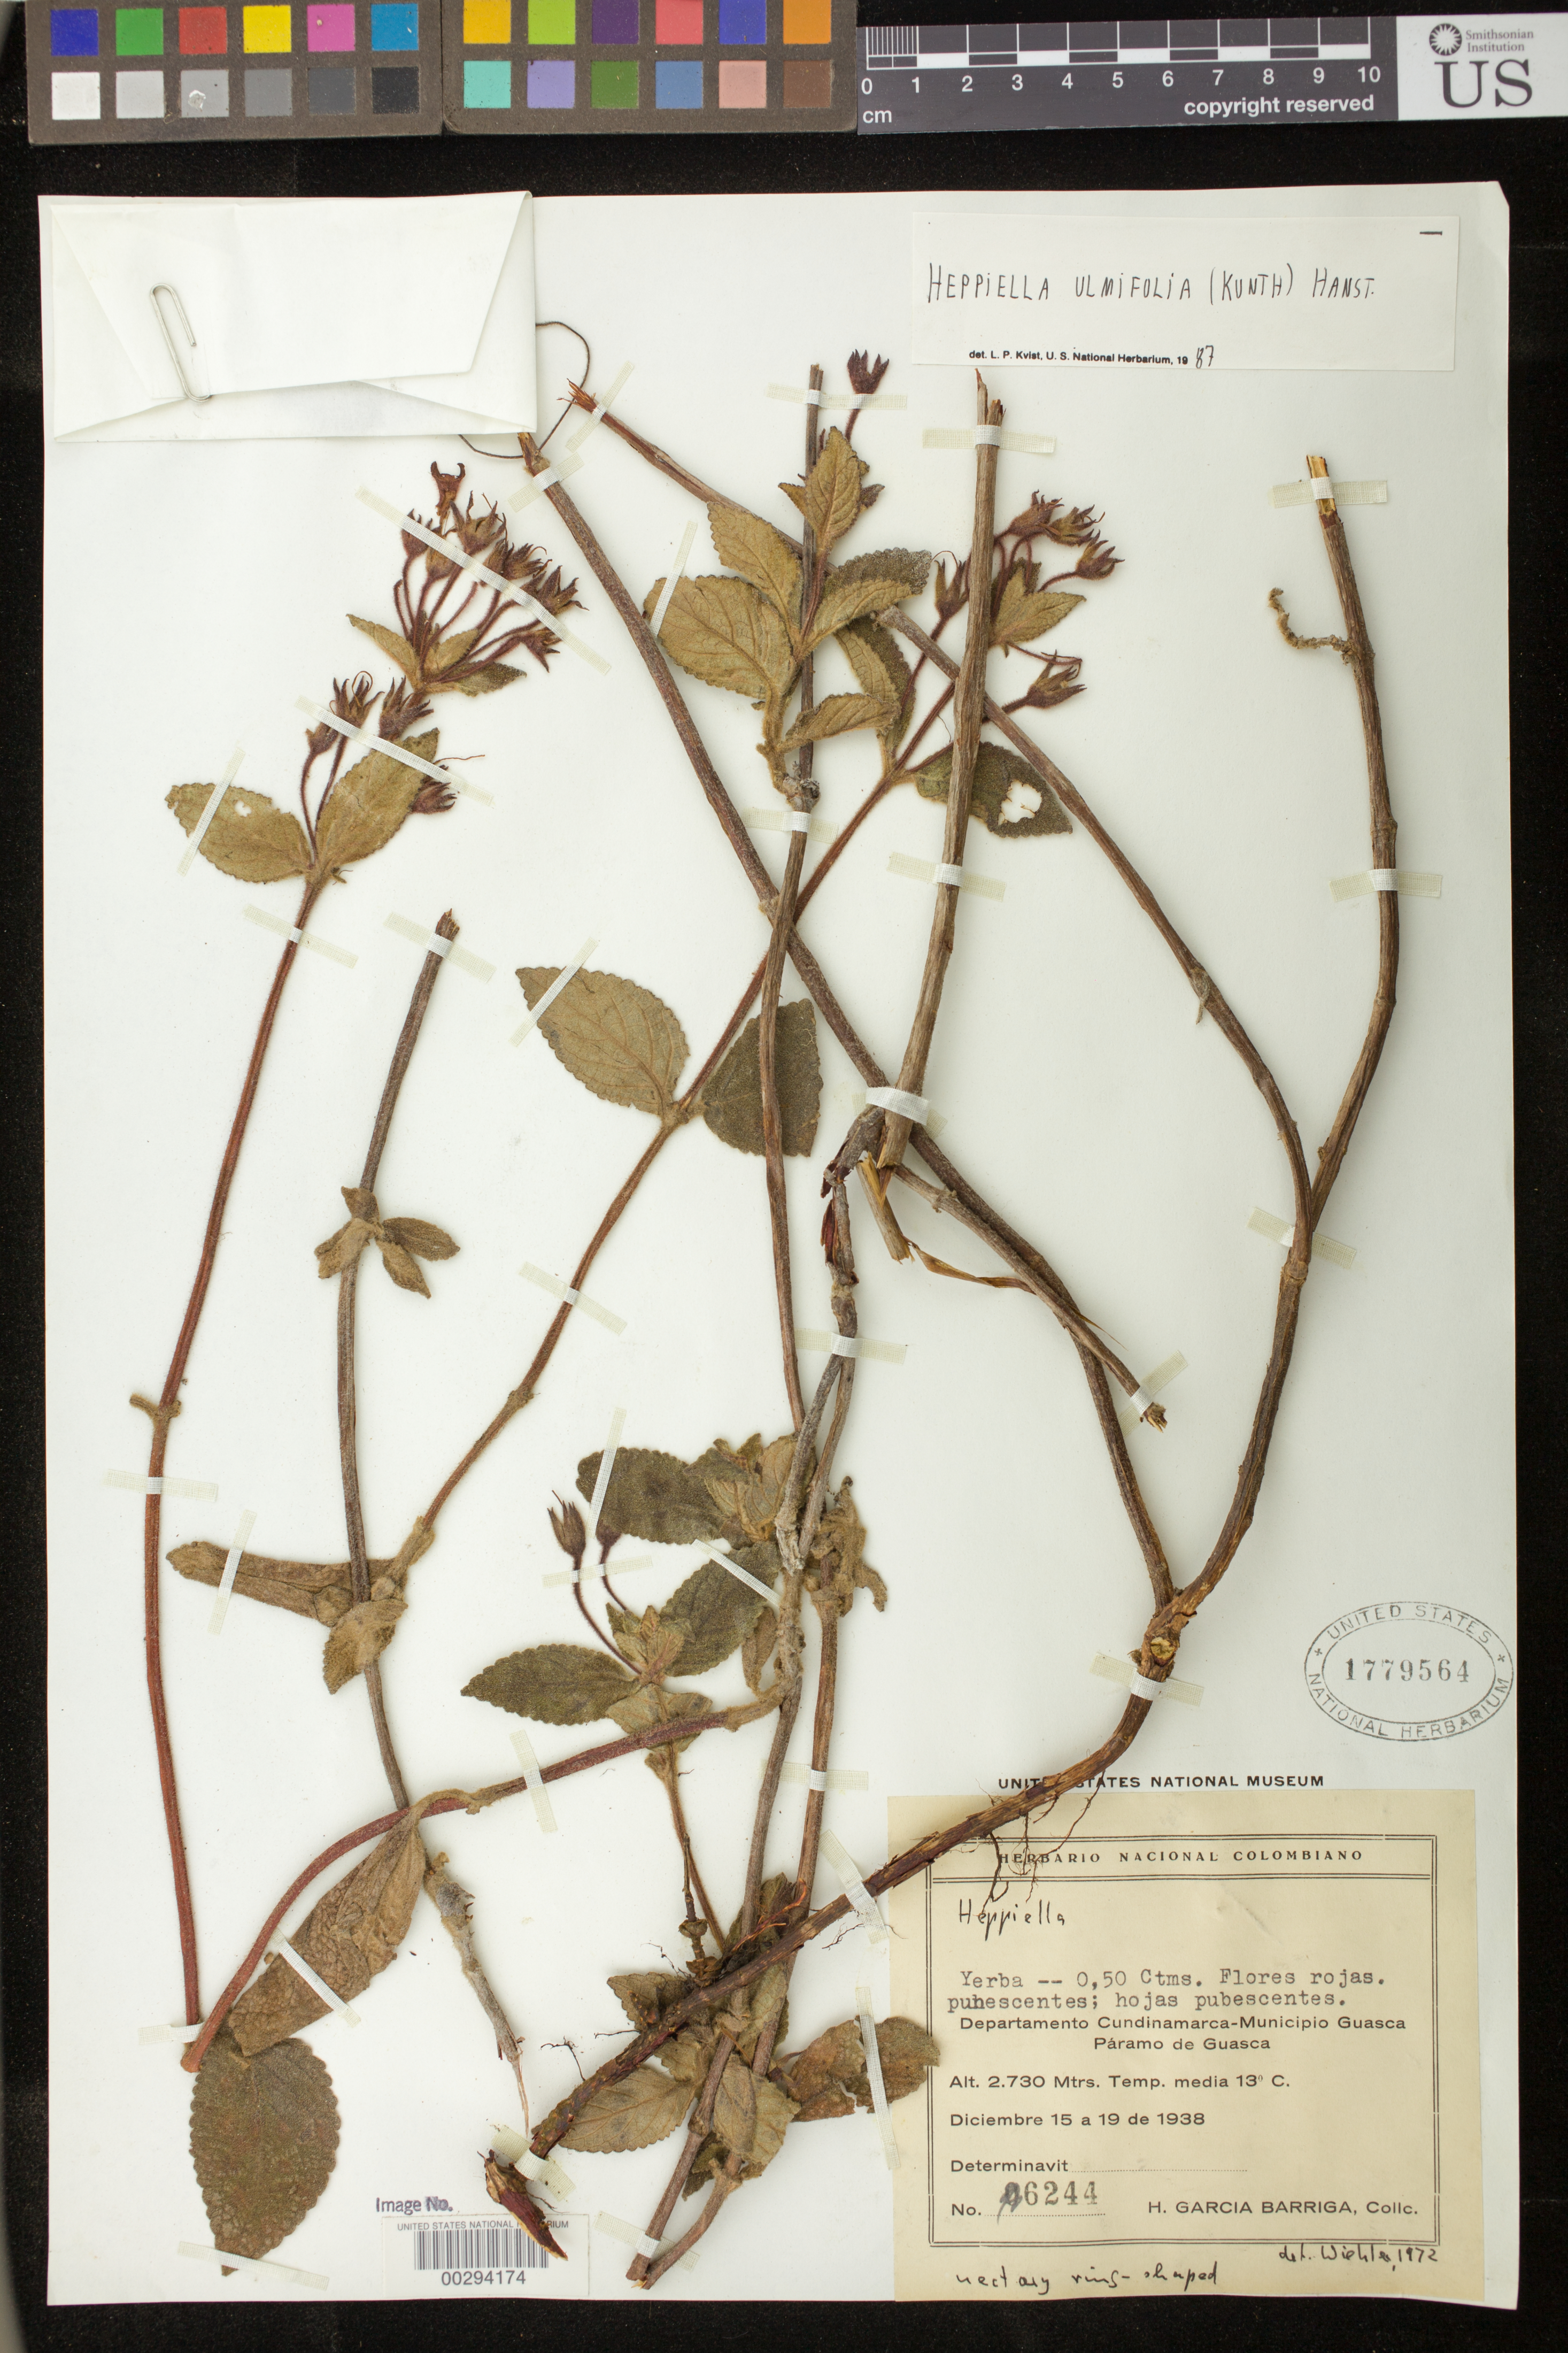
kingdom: Plantae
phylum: Tracheophyta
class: Magnoliopsida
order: Lamiales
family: Gesneriaceae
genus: Heppiella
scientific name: Heppiella ulmifolia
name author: (Kunth) Hanst.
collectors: H. García Barriga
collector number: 6244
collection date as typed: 15-19 Dec 1938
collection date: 1938-12-15/1938-12-19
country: Colombia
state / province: Cundinamarca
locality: Mun. of Guasca, Paramo de Guasca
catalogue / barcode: US 1779564